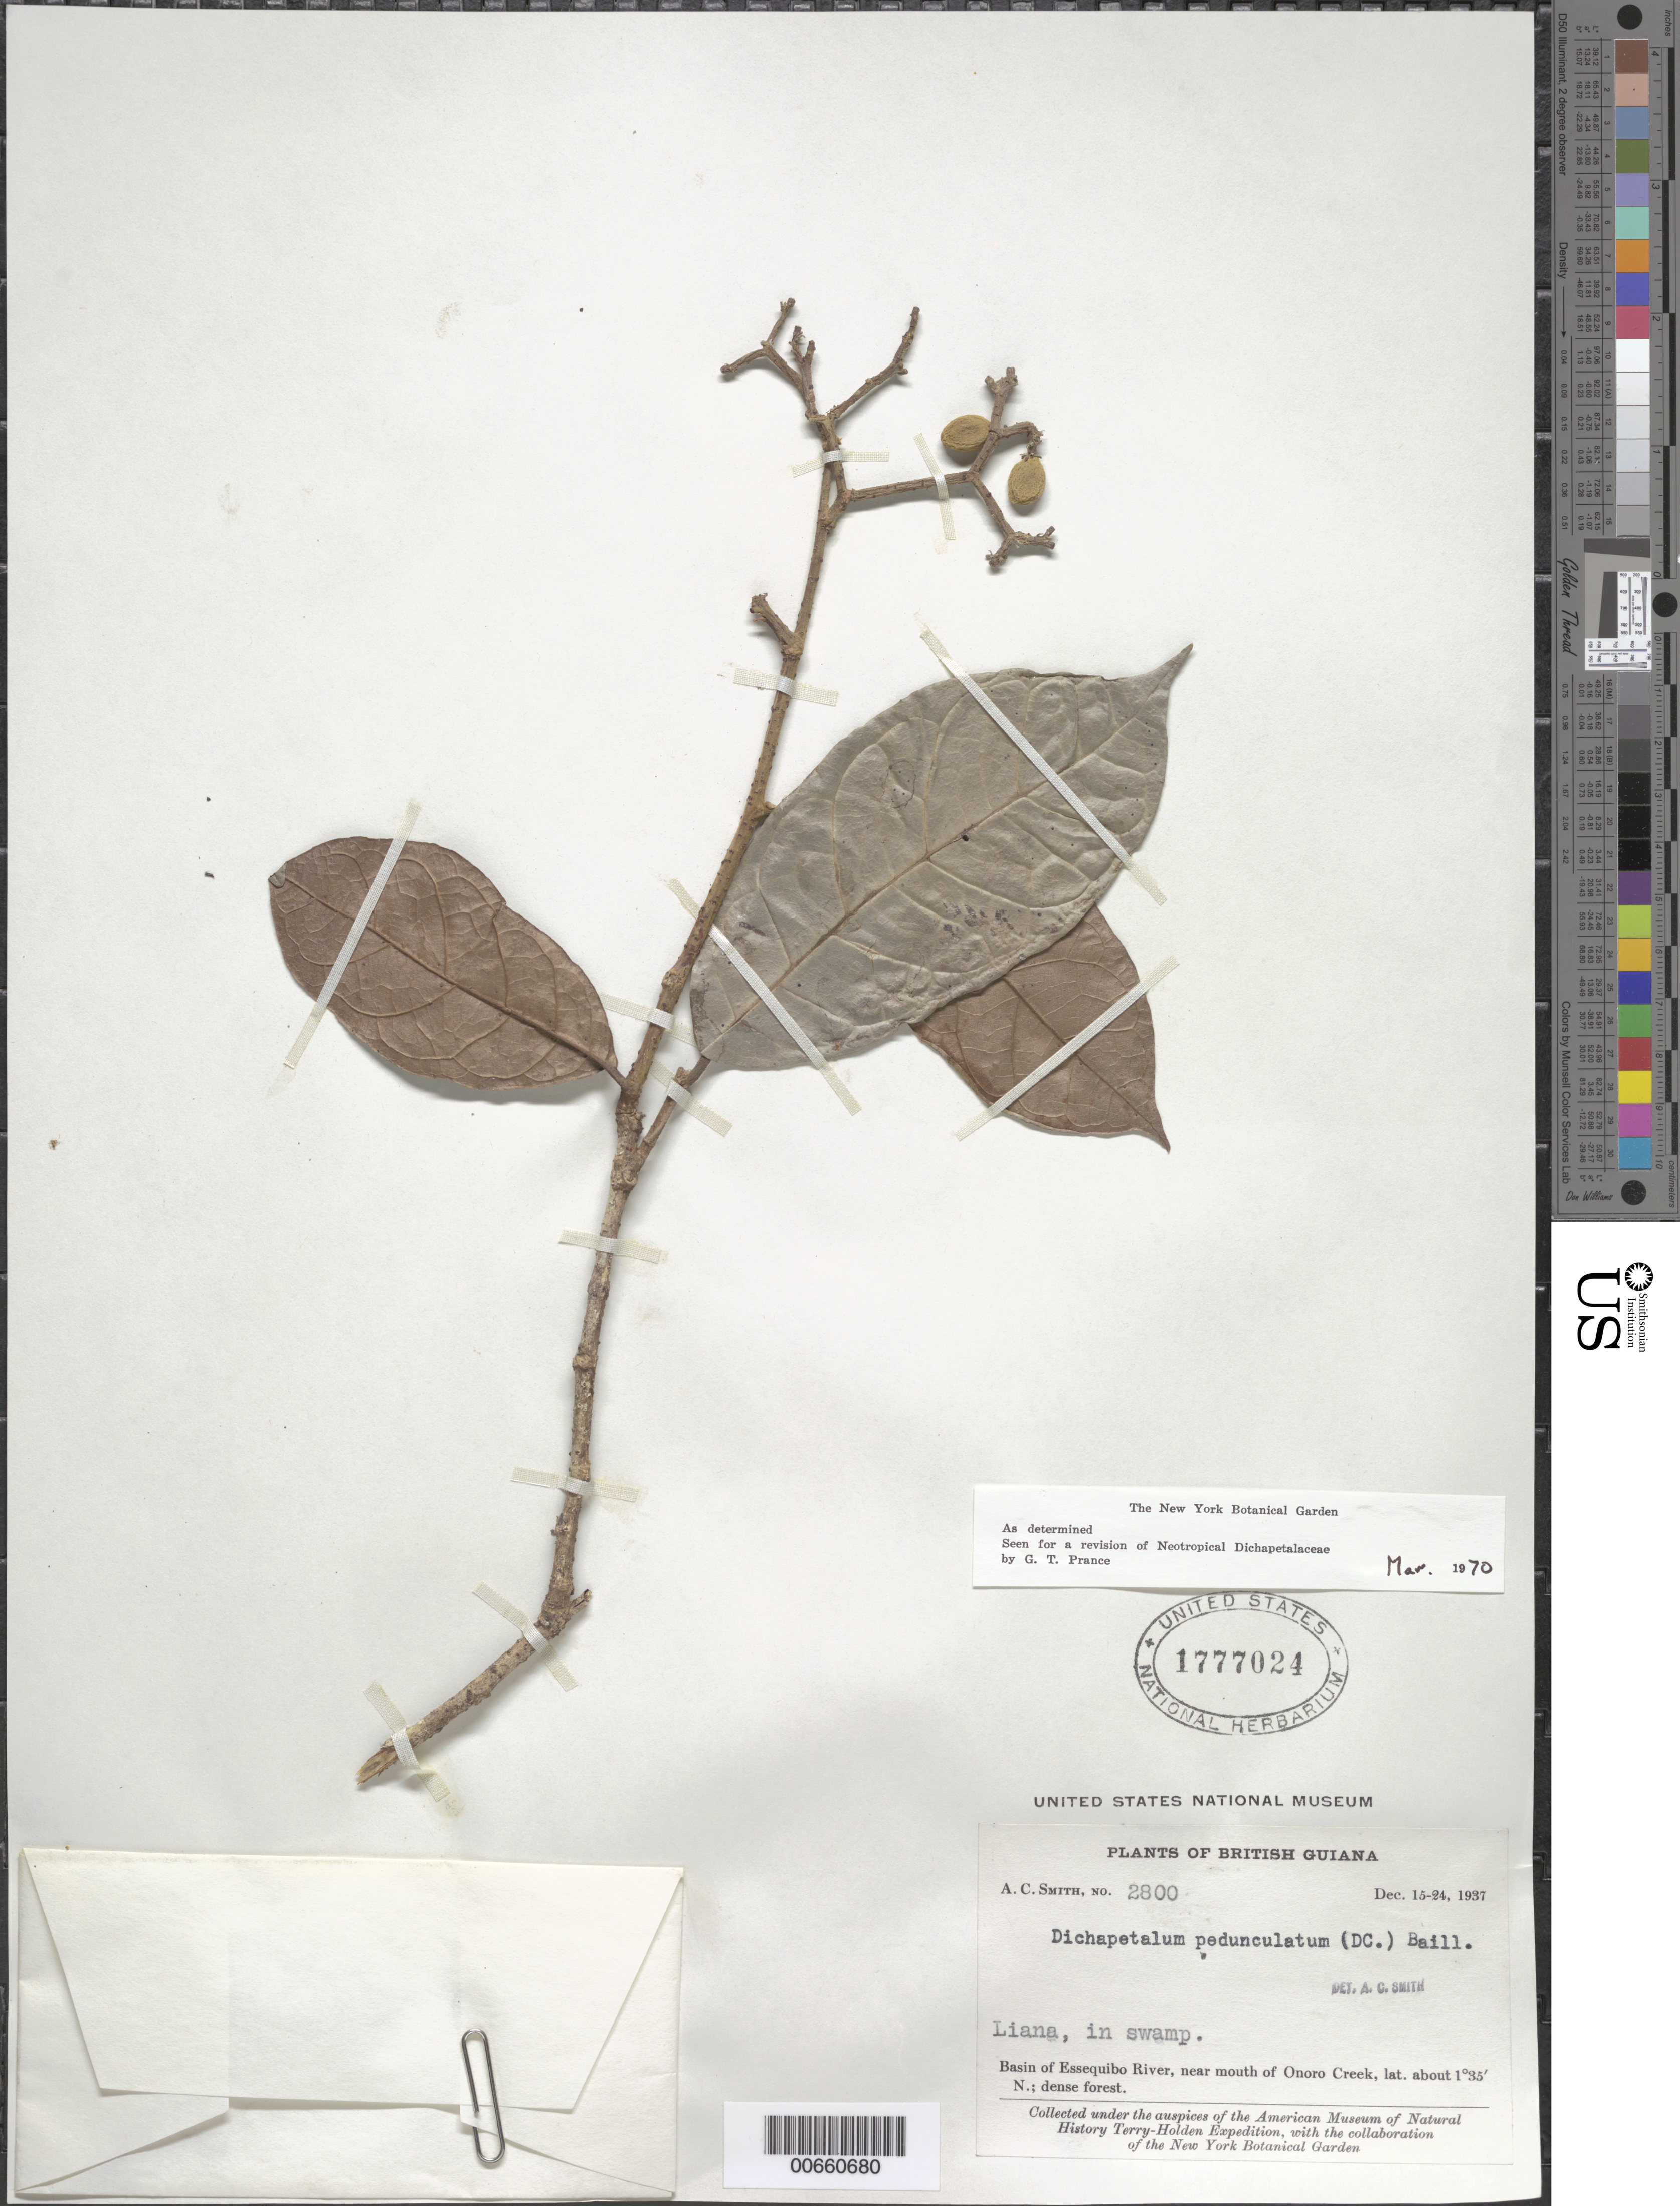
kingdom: Plantae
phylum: Tracheophyta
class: Magnoliopsida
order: Malpighiales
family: Dichapetalaceae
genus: Dichapetalum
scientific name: Dichapetalum pedunculatum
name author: (DC.) Baill.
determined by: Prance, G. T.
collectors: A. C. Smith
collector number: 2800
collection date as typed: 15-Dec-37 to 24-Dec-37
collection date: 1937-12-15/1937-12-24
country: Guyana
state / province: U. Takutu-U. Essequibo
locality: Onoro Creek (near mouth), Essequibo River basin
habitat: Dense forest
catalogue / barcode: US 1777024